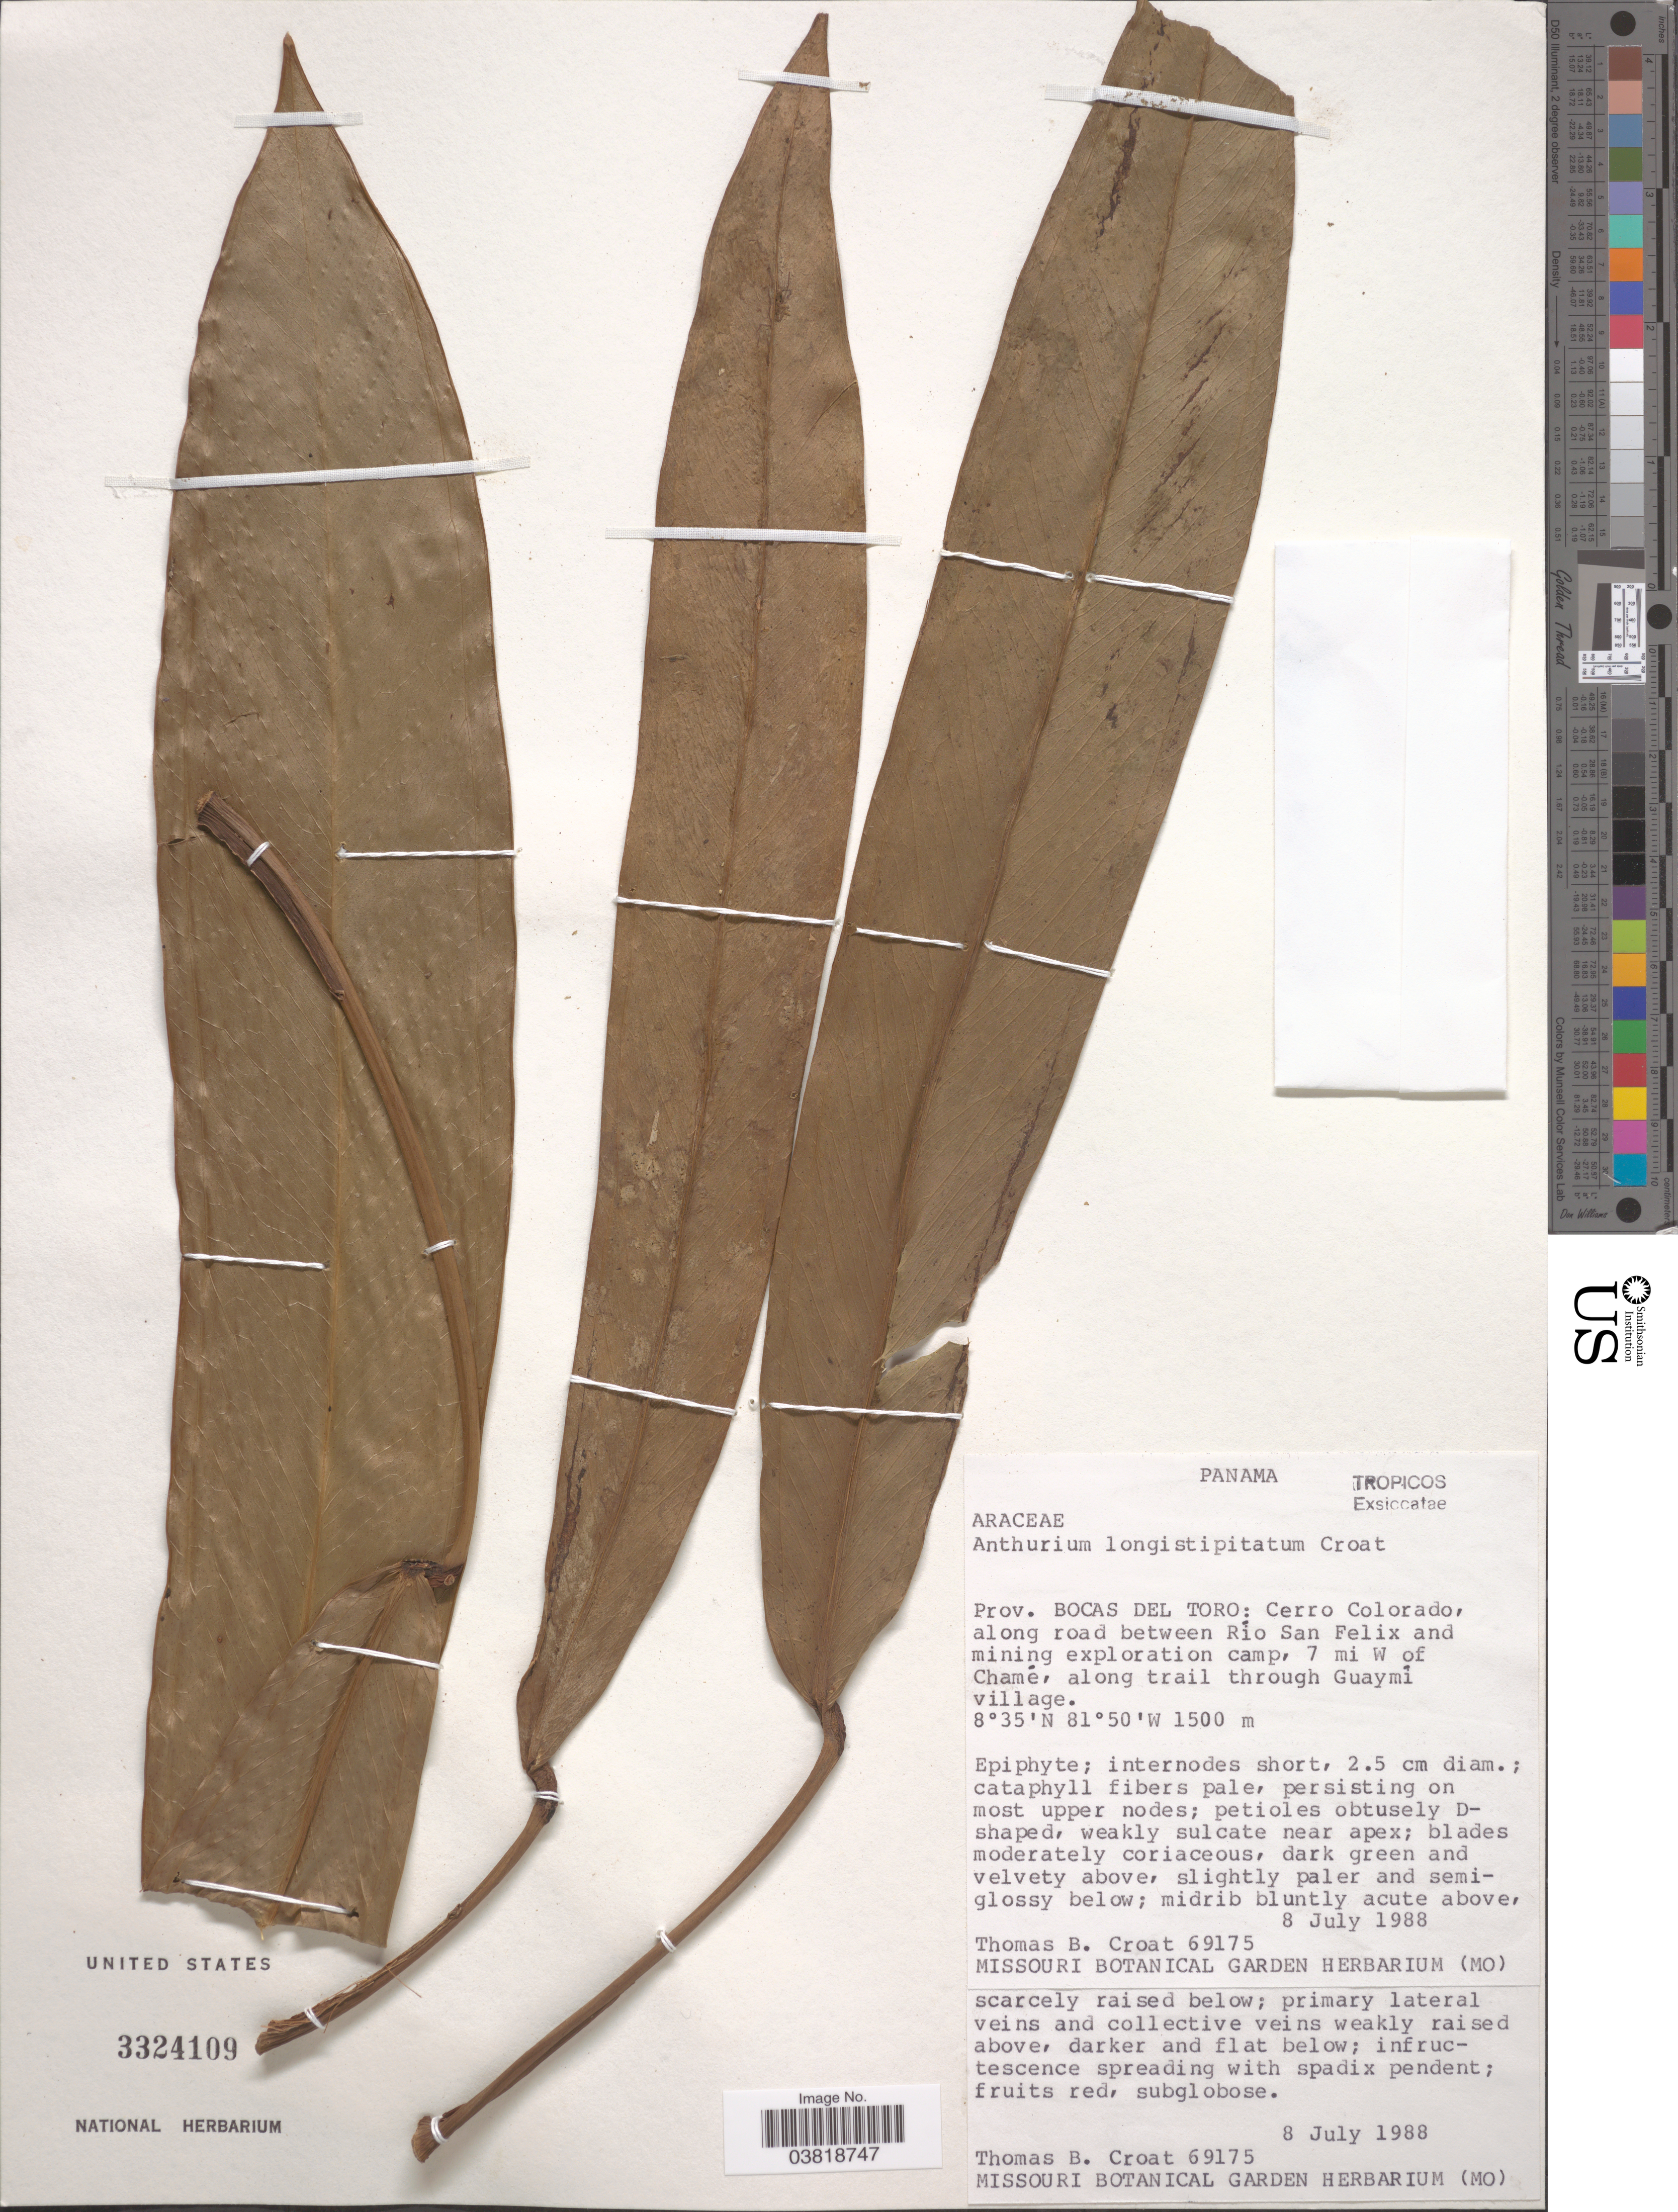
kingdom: Plantae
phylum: Tracheophyta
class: Liliopsida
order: Alismatales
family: Araceae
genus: Anthurium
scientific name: Anthurium longistipitatum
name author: Croat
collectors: T. B. Croat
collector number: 69175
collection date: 1988-07-08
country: Panama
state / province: Bocas del Toro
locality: Cerro Colorado, along road between Río San Felix and mining exploration camp, 7 mi W of Chamé, along trail through Guaymí village.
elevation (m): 1500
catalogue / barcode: US 3324109